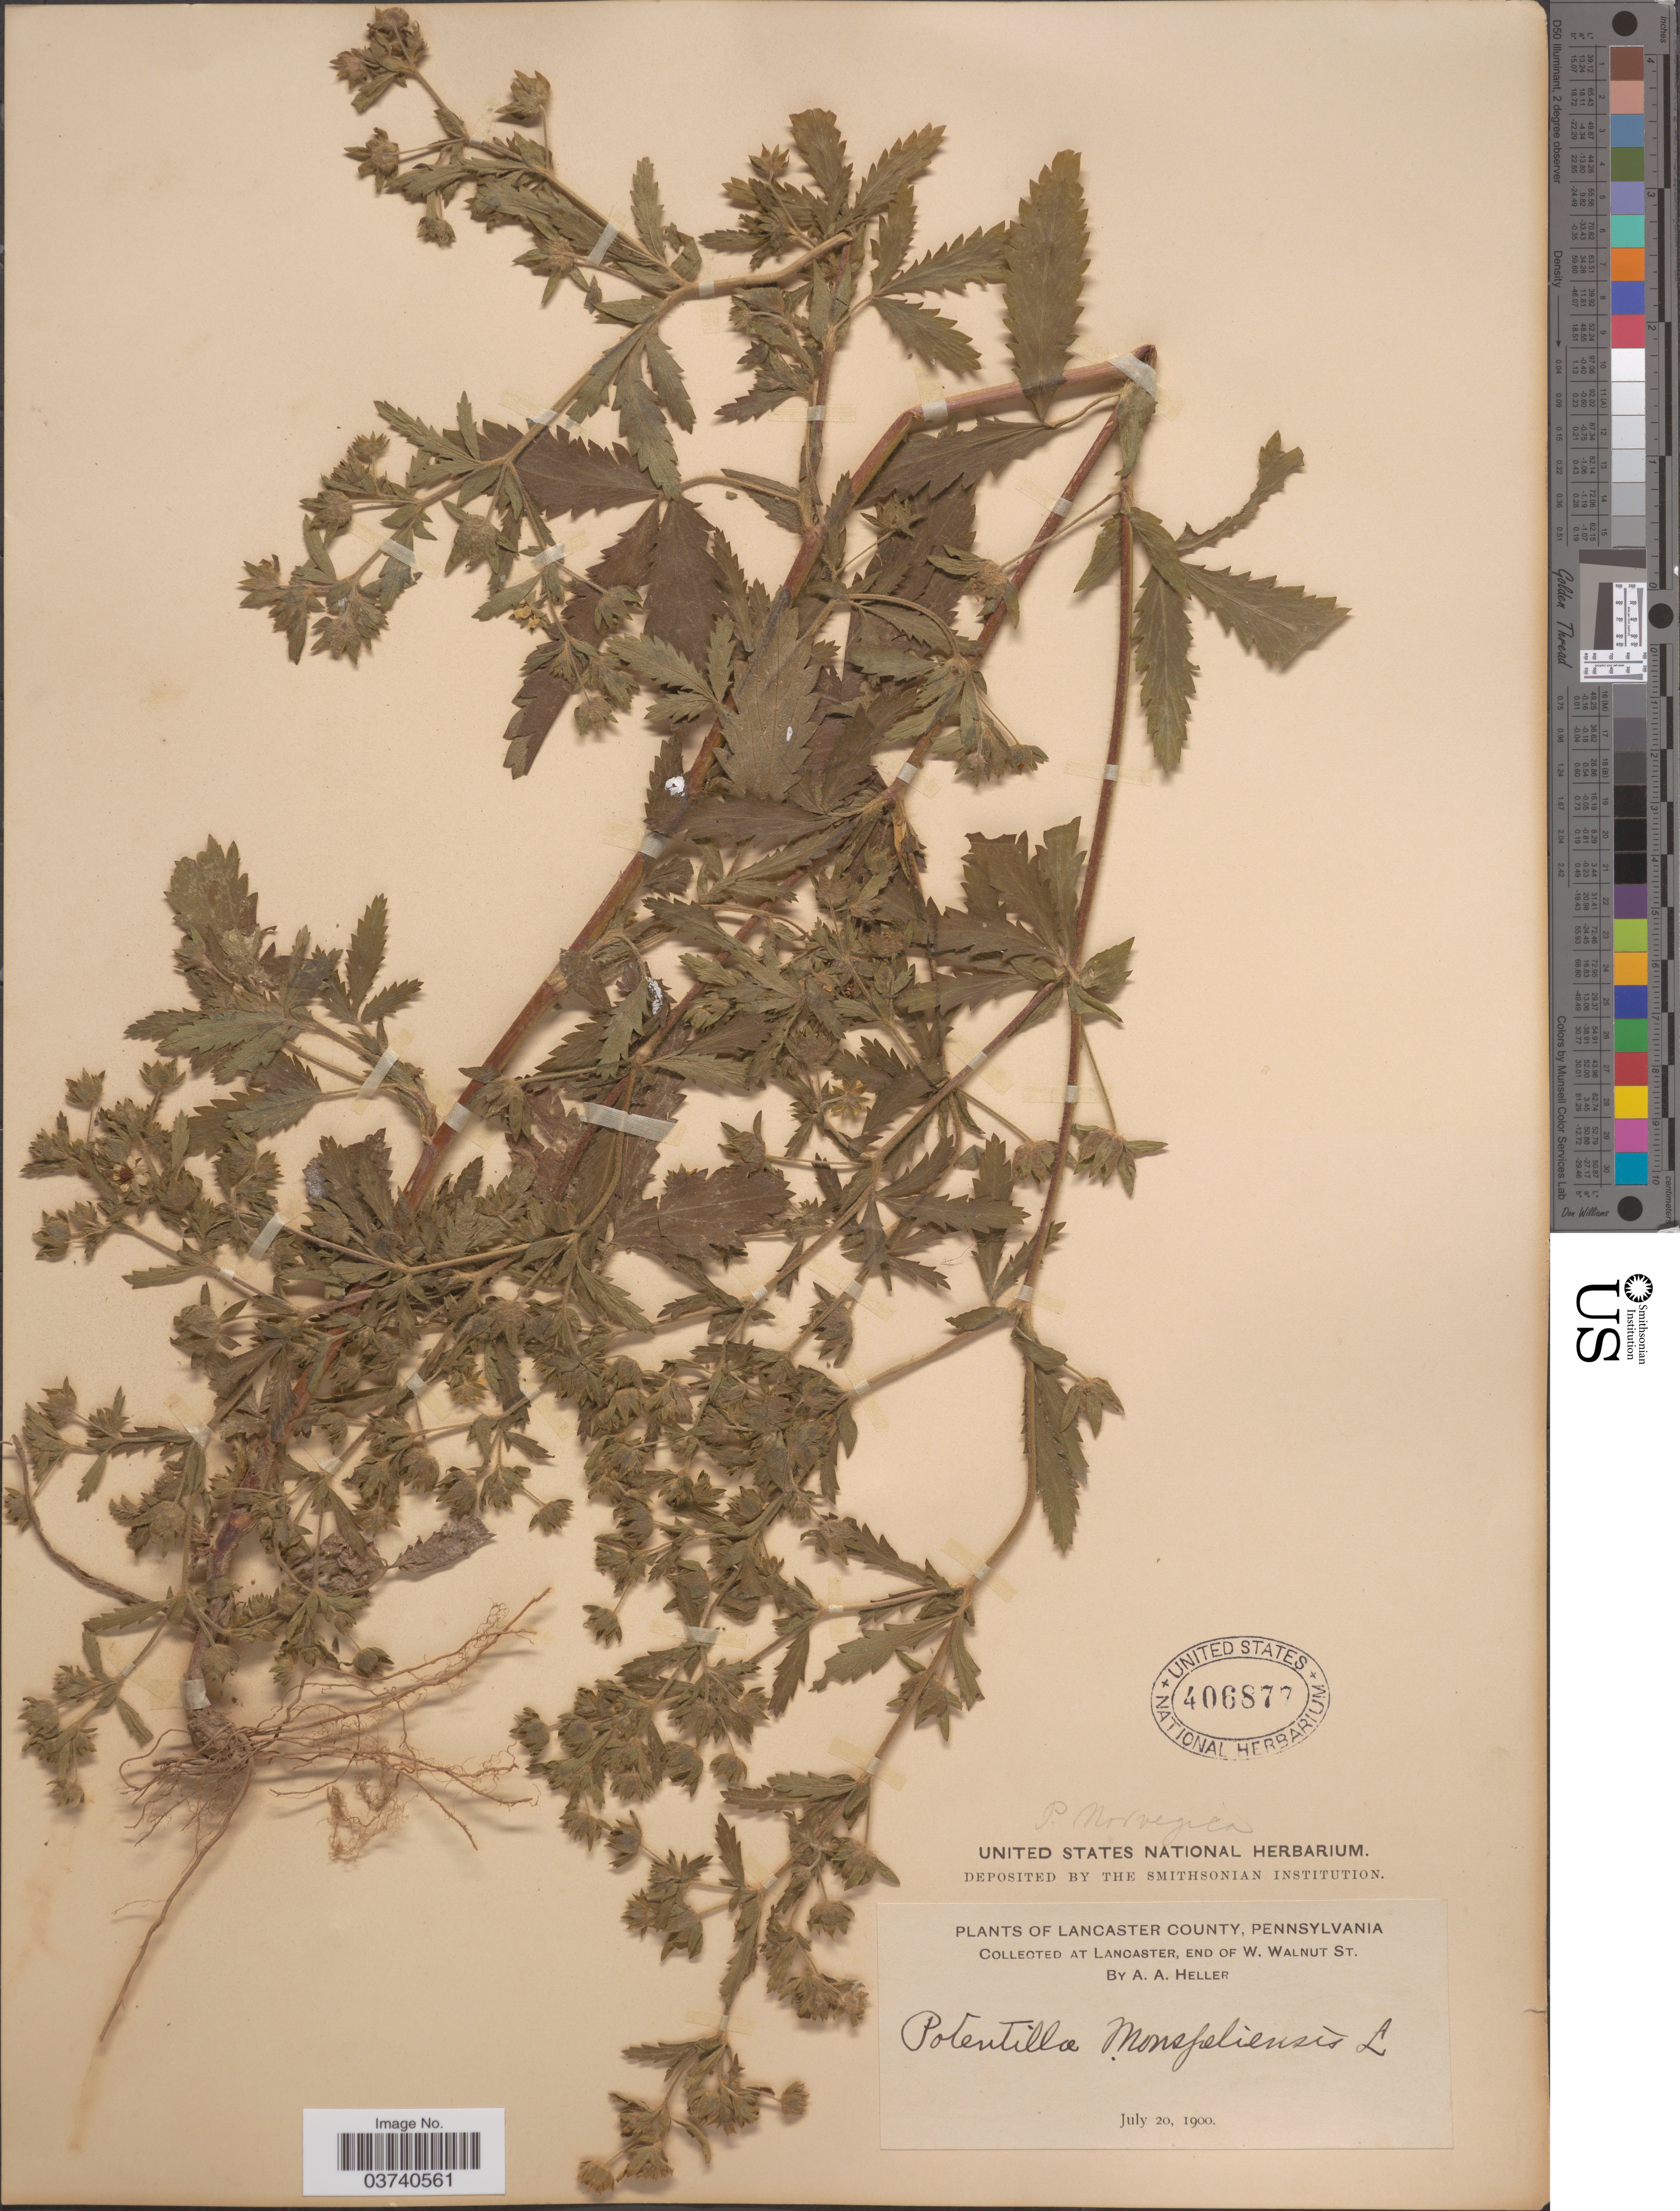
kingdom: Plantae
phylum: Tracheophyta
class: Magnoliopsida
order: Rosales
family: Rosaceae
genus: Potentilla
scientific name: Potentilla norvegica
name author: L.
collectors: A. A. Heller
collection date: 1900-07-20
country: United States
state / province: Pennsylvania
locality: Lancaster County. Lancaster, end of W. Walnut St.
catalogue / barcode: US 406877